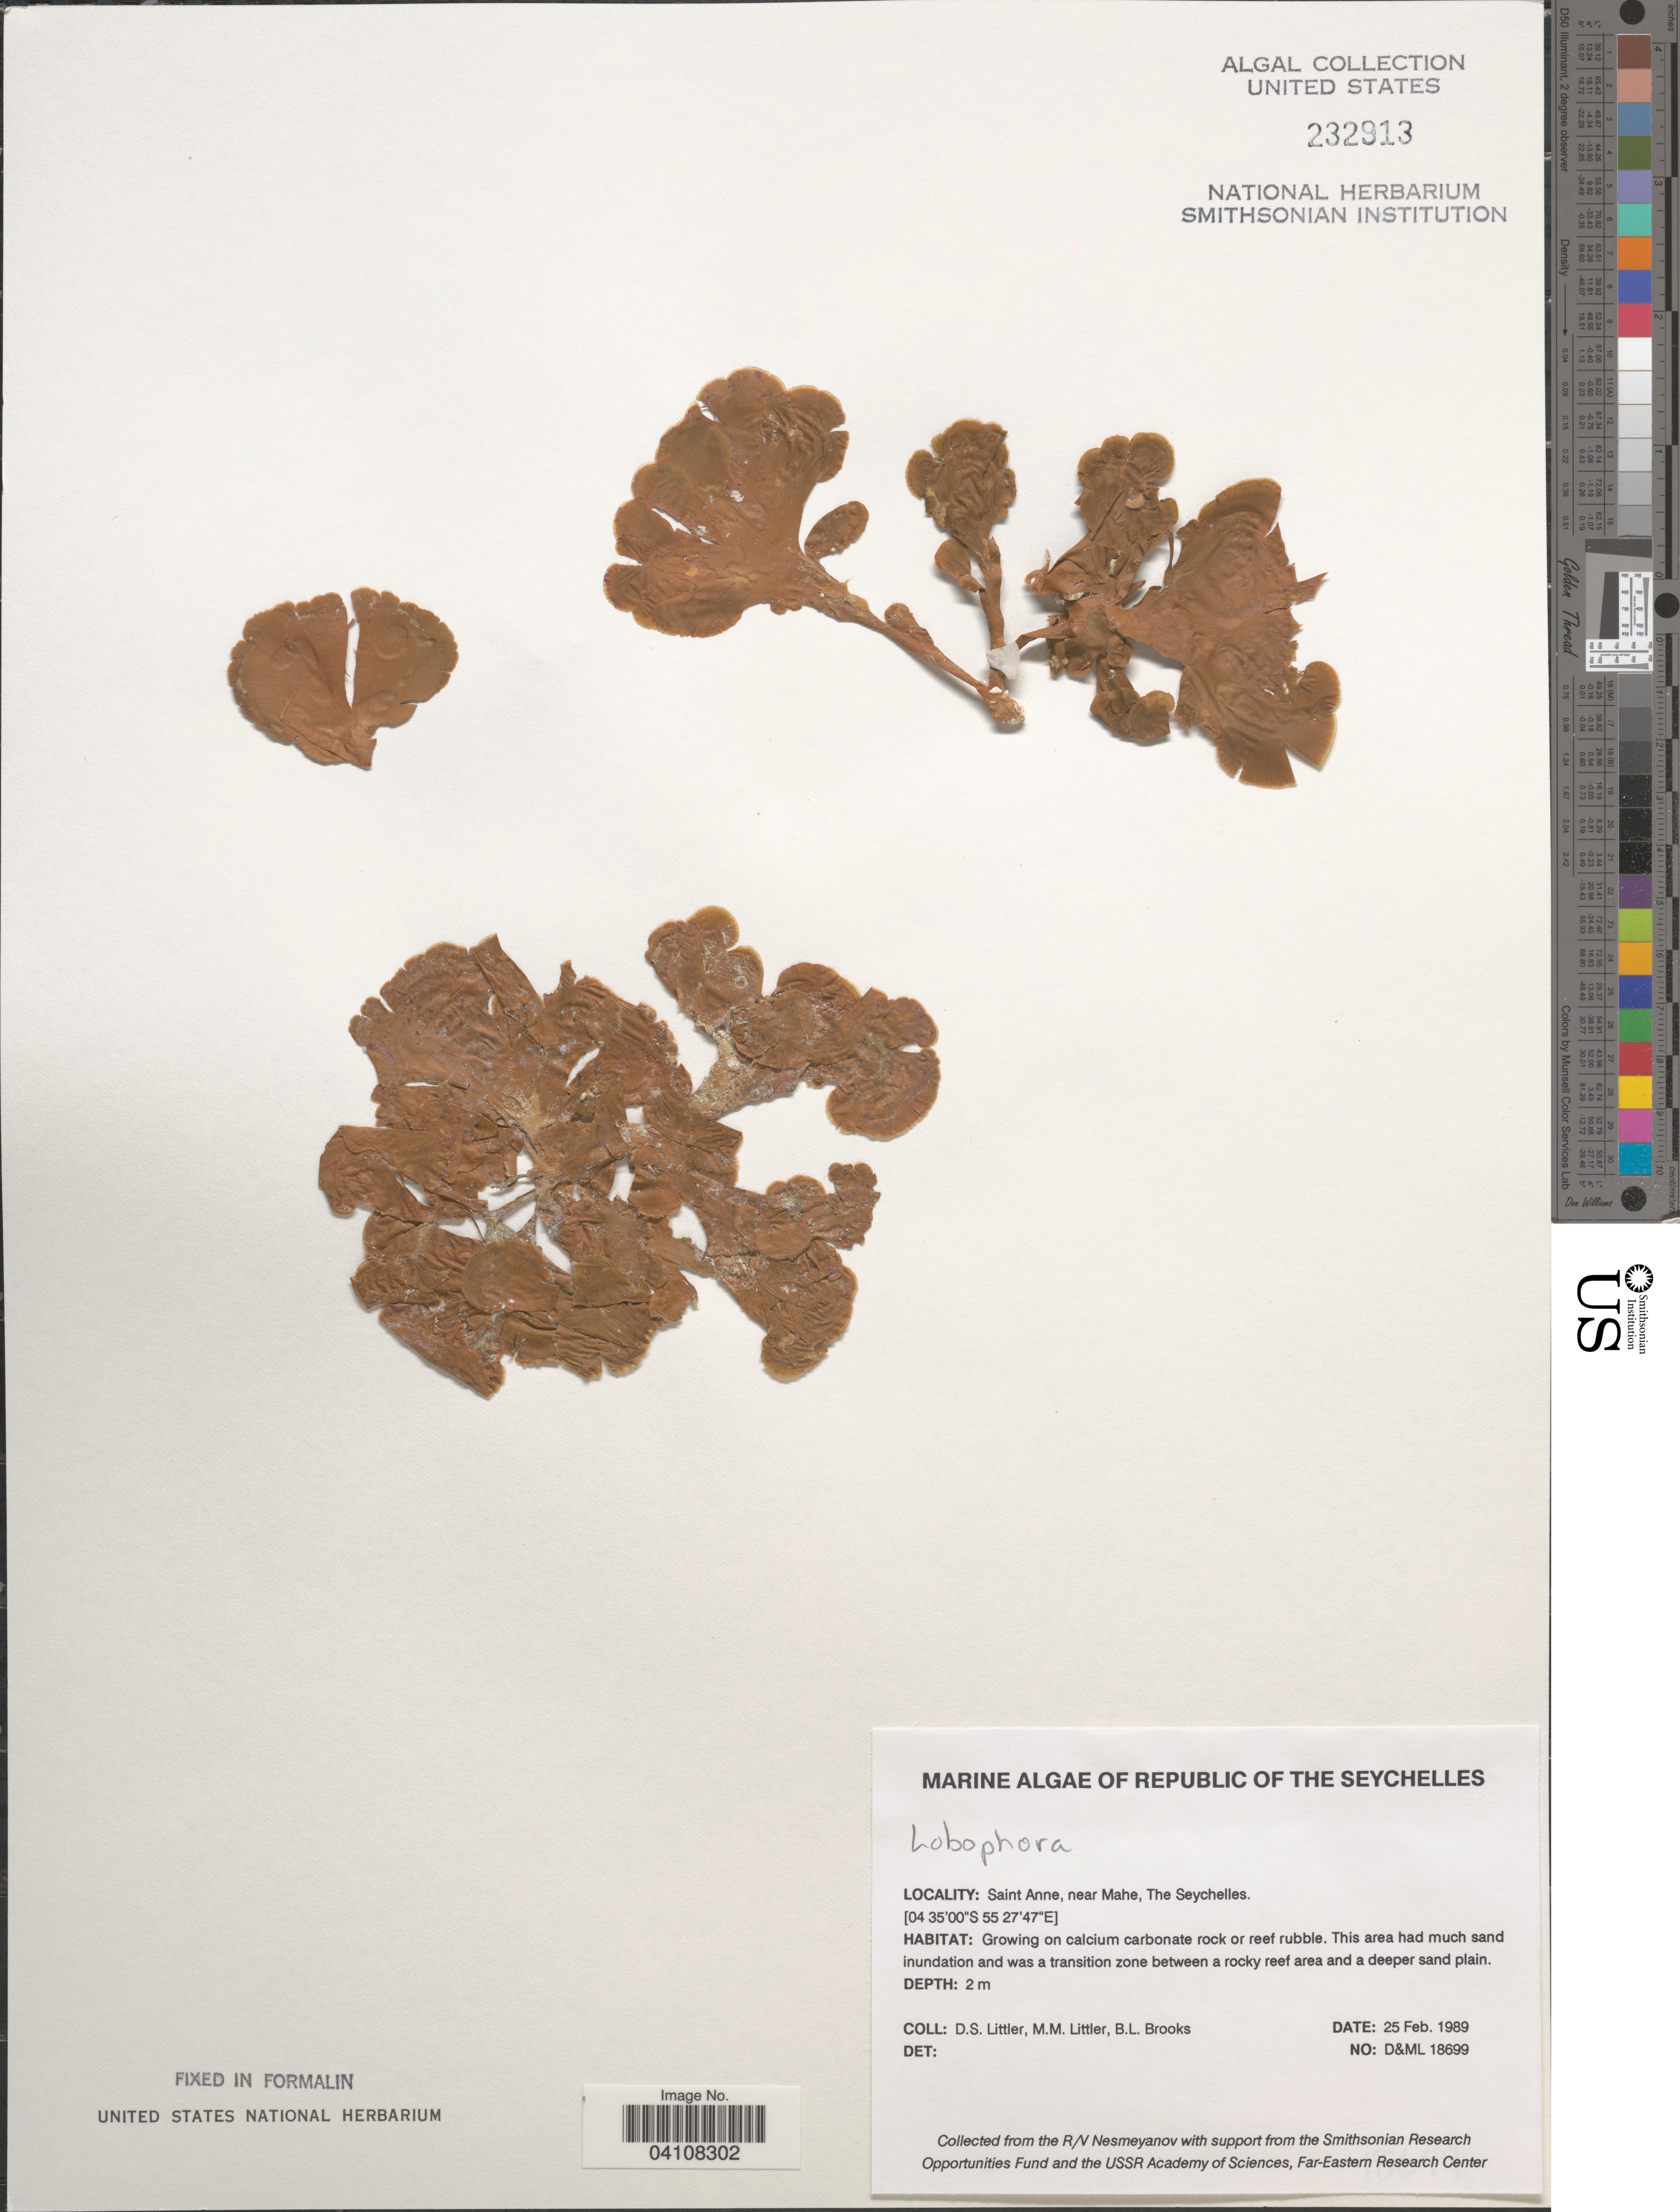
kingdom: Chromista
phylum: Ochrophyta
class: Phaeophyceae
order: Dictyotales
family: Dictyotaceae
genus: Lobophora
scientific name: Lobophora sp.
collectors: D. S. Littler & B. Brooks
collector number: D&ML18699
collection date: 1989-02-25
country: Seychelles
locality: Republic of The Seychelles. Saint Anne, near Mahe.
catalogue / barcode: US 232913